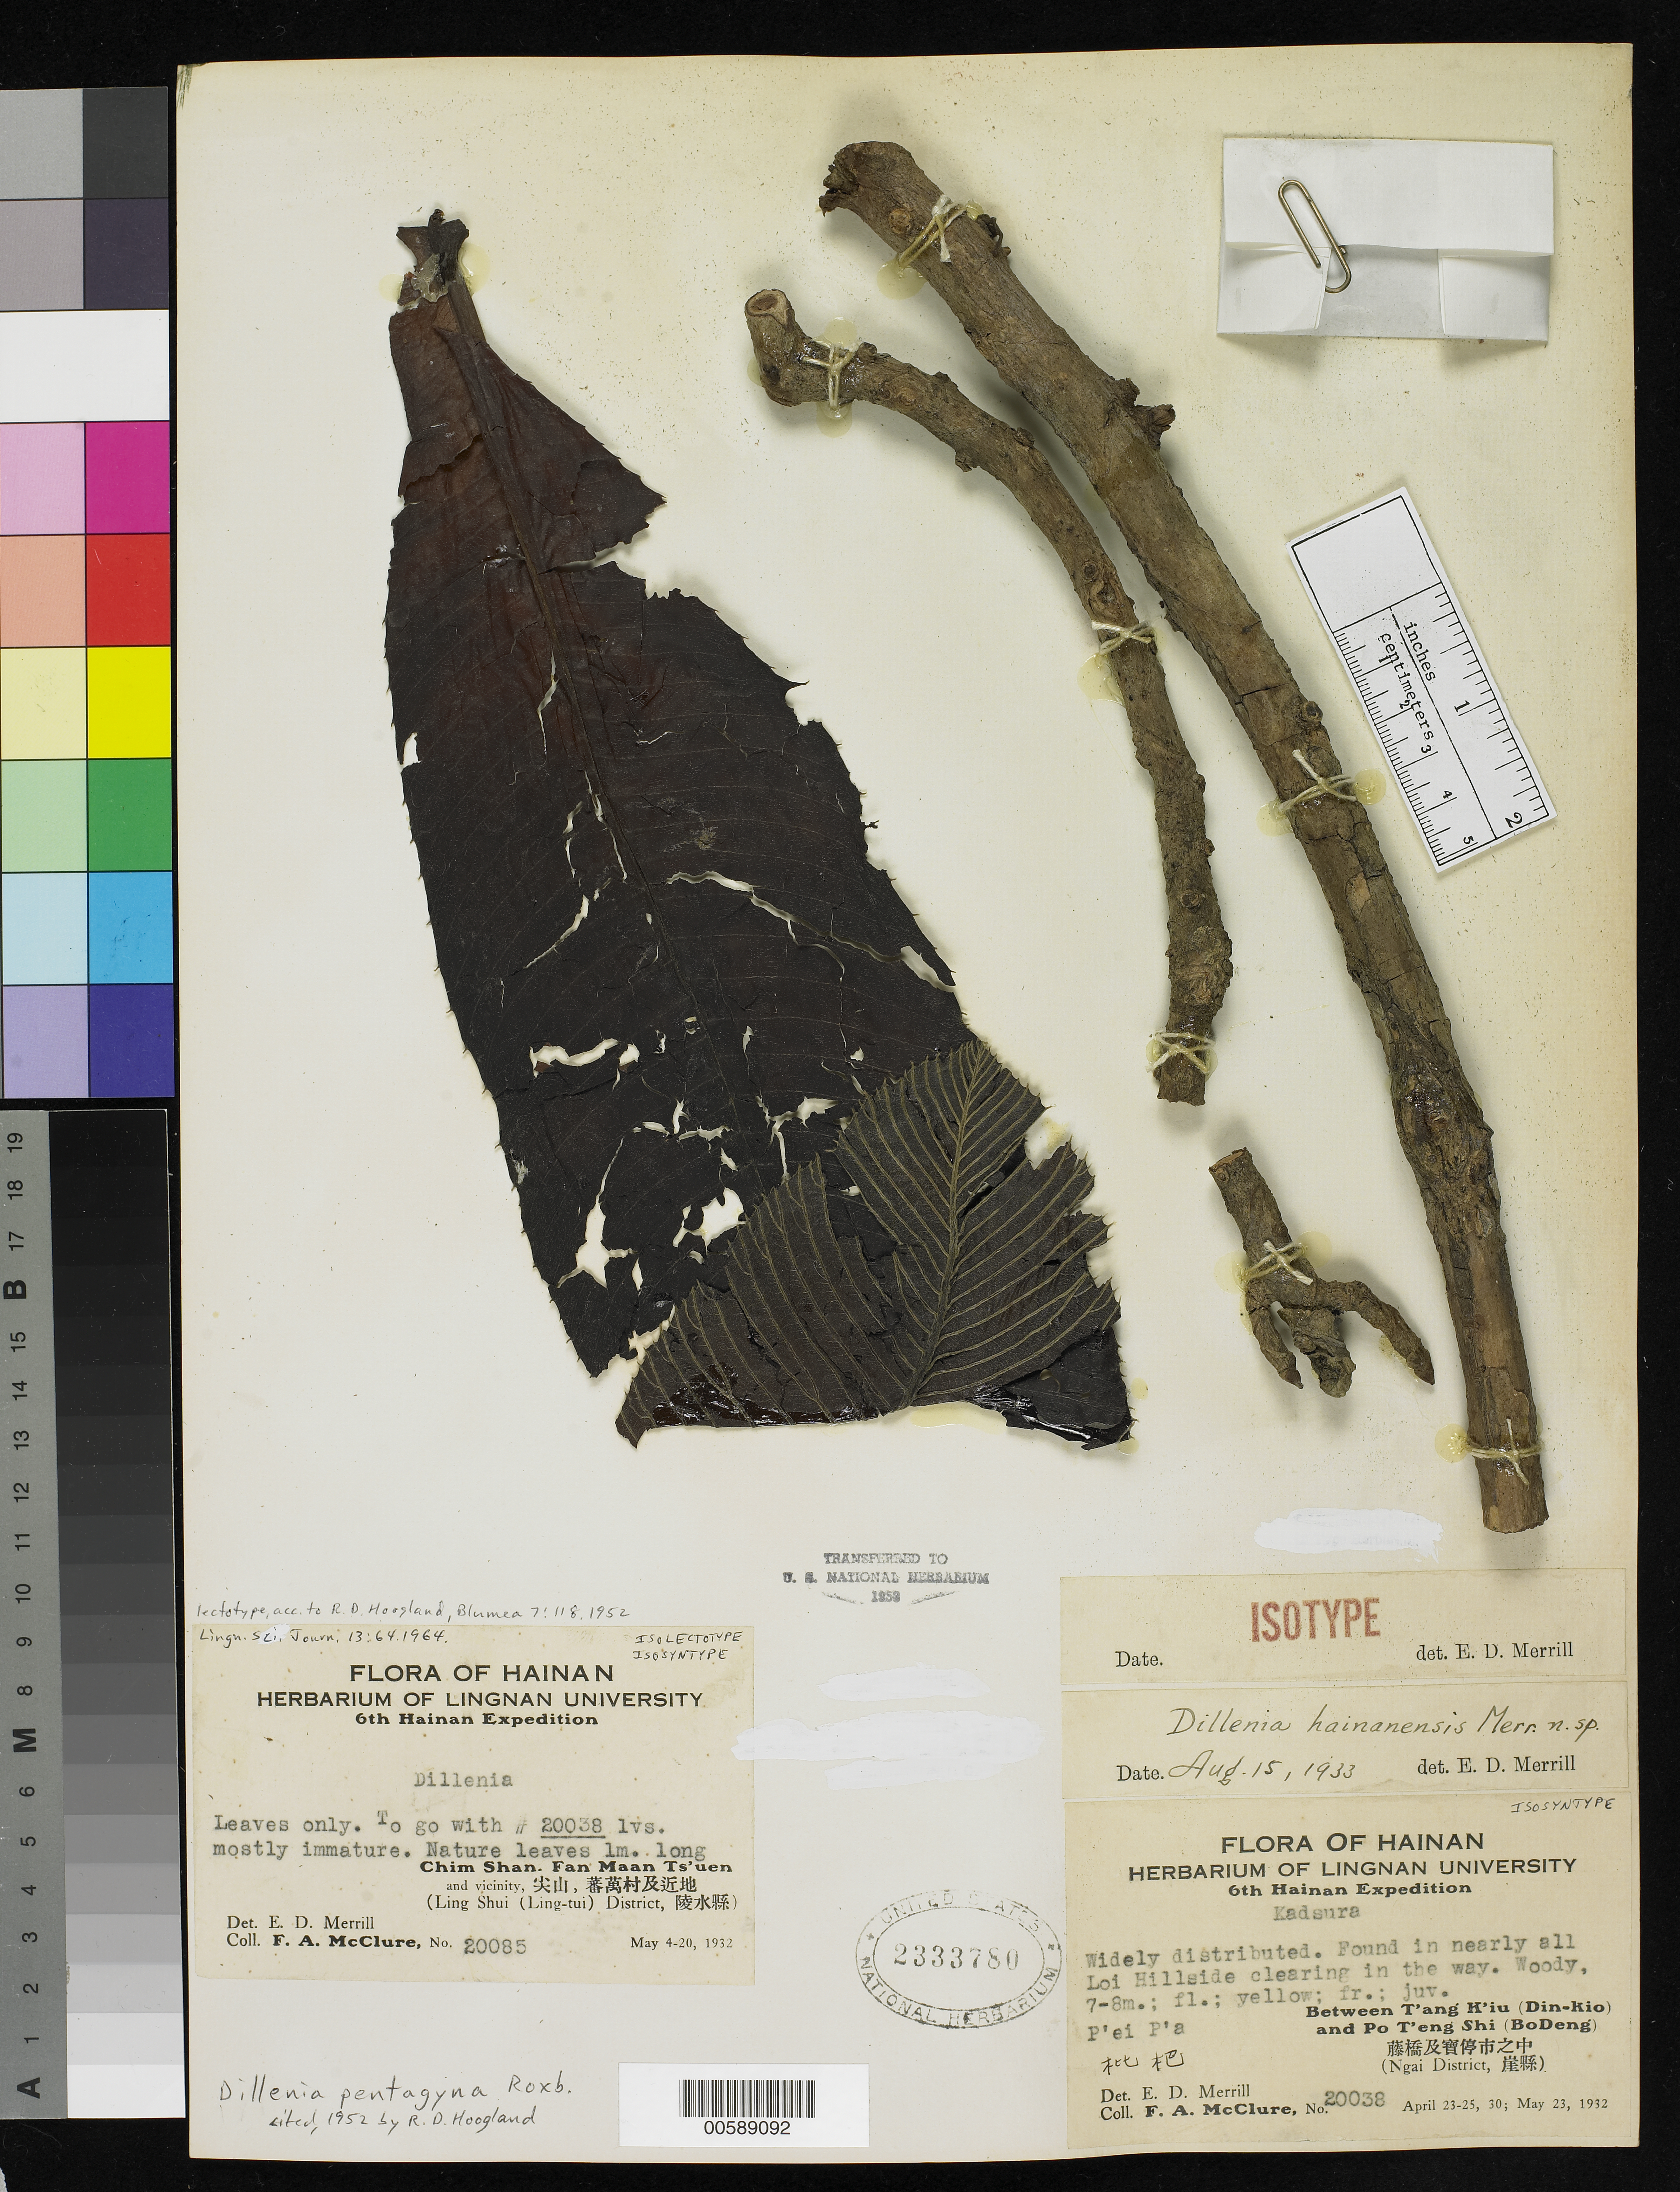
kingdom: Plantae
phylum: Tracheophyta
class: Magnoliopsida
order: Dilleniales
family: Dilleniaceae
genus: Dillenia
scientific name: Dillenia hainanensis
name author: Merr.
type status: Isolectotype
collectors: F. A. McClure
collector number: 20085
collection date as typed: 04 May 1932 to 20 May 1932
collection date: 1932-05-04/1932-05-20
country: China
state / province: Guangdong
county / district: Ling Shui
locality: Chim Shan, Fan Maan Ts'uen & vicinity.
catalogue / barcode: US 2333780